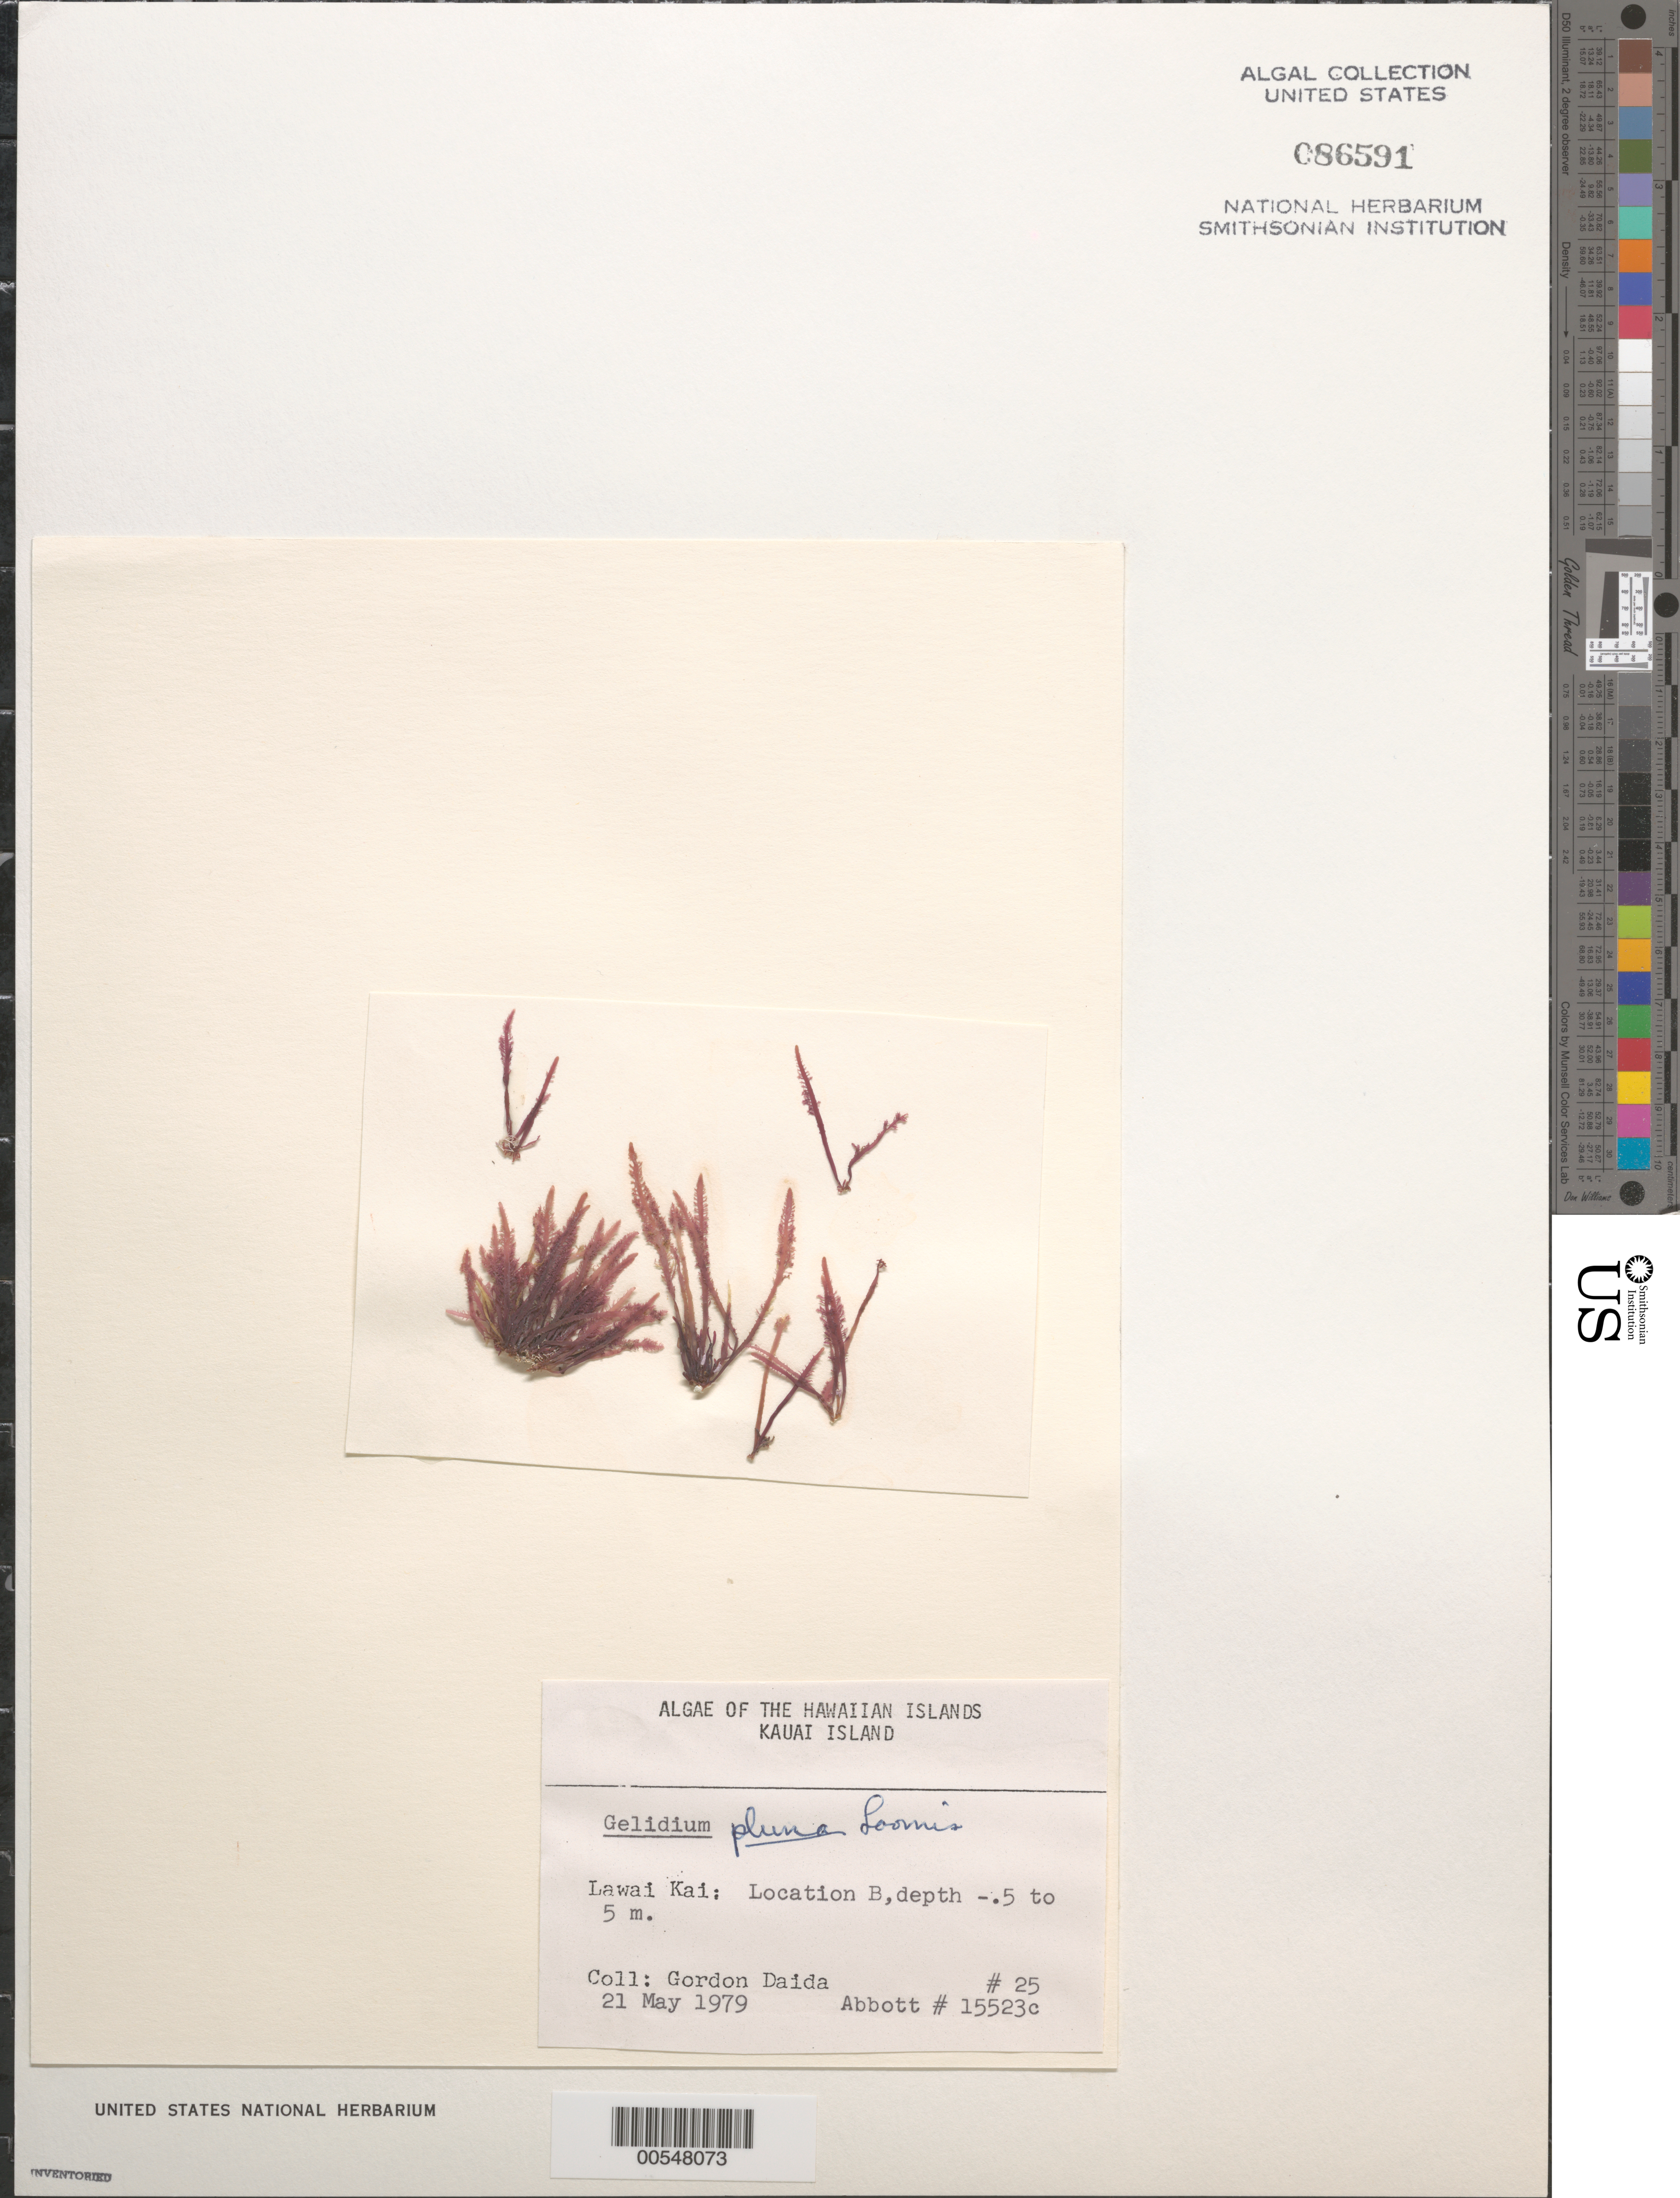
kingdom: Plantae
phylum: Rhodophyta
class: Florideophyceae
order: Gelidiales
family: Gelidiaceae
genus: Gelidium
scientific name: Gelidium pluma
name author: Bornet ex N.H. Loomis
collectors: G. Daida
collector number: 25 & IAA 15523C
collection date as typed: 21 May 1979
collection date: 1979-05-21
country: United States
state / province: Hawaii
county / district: Kauai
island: Kaua'i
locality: Lawai Kai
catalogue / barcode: US 86591